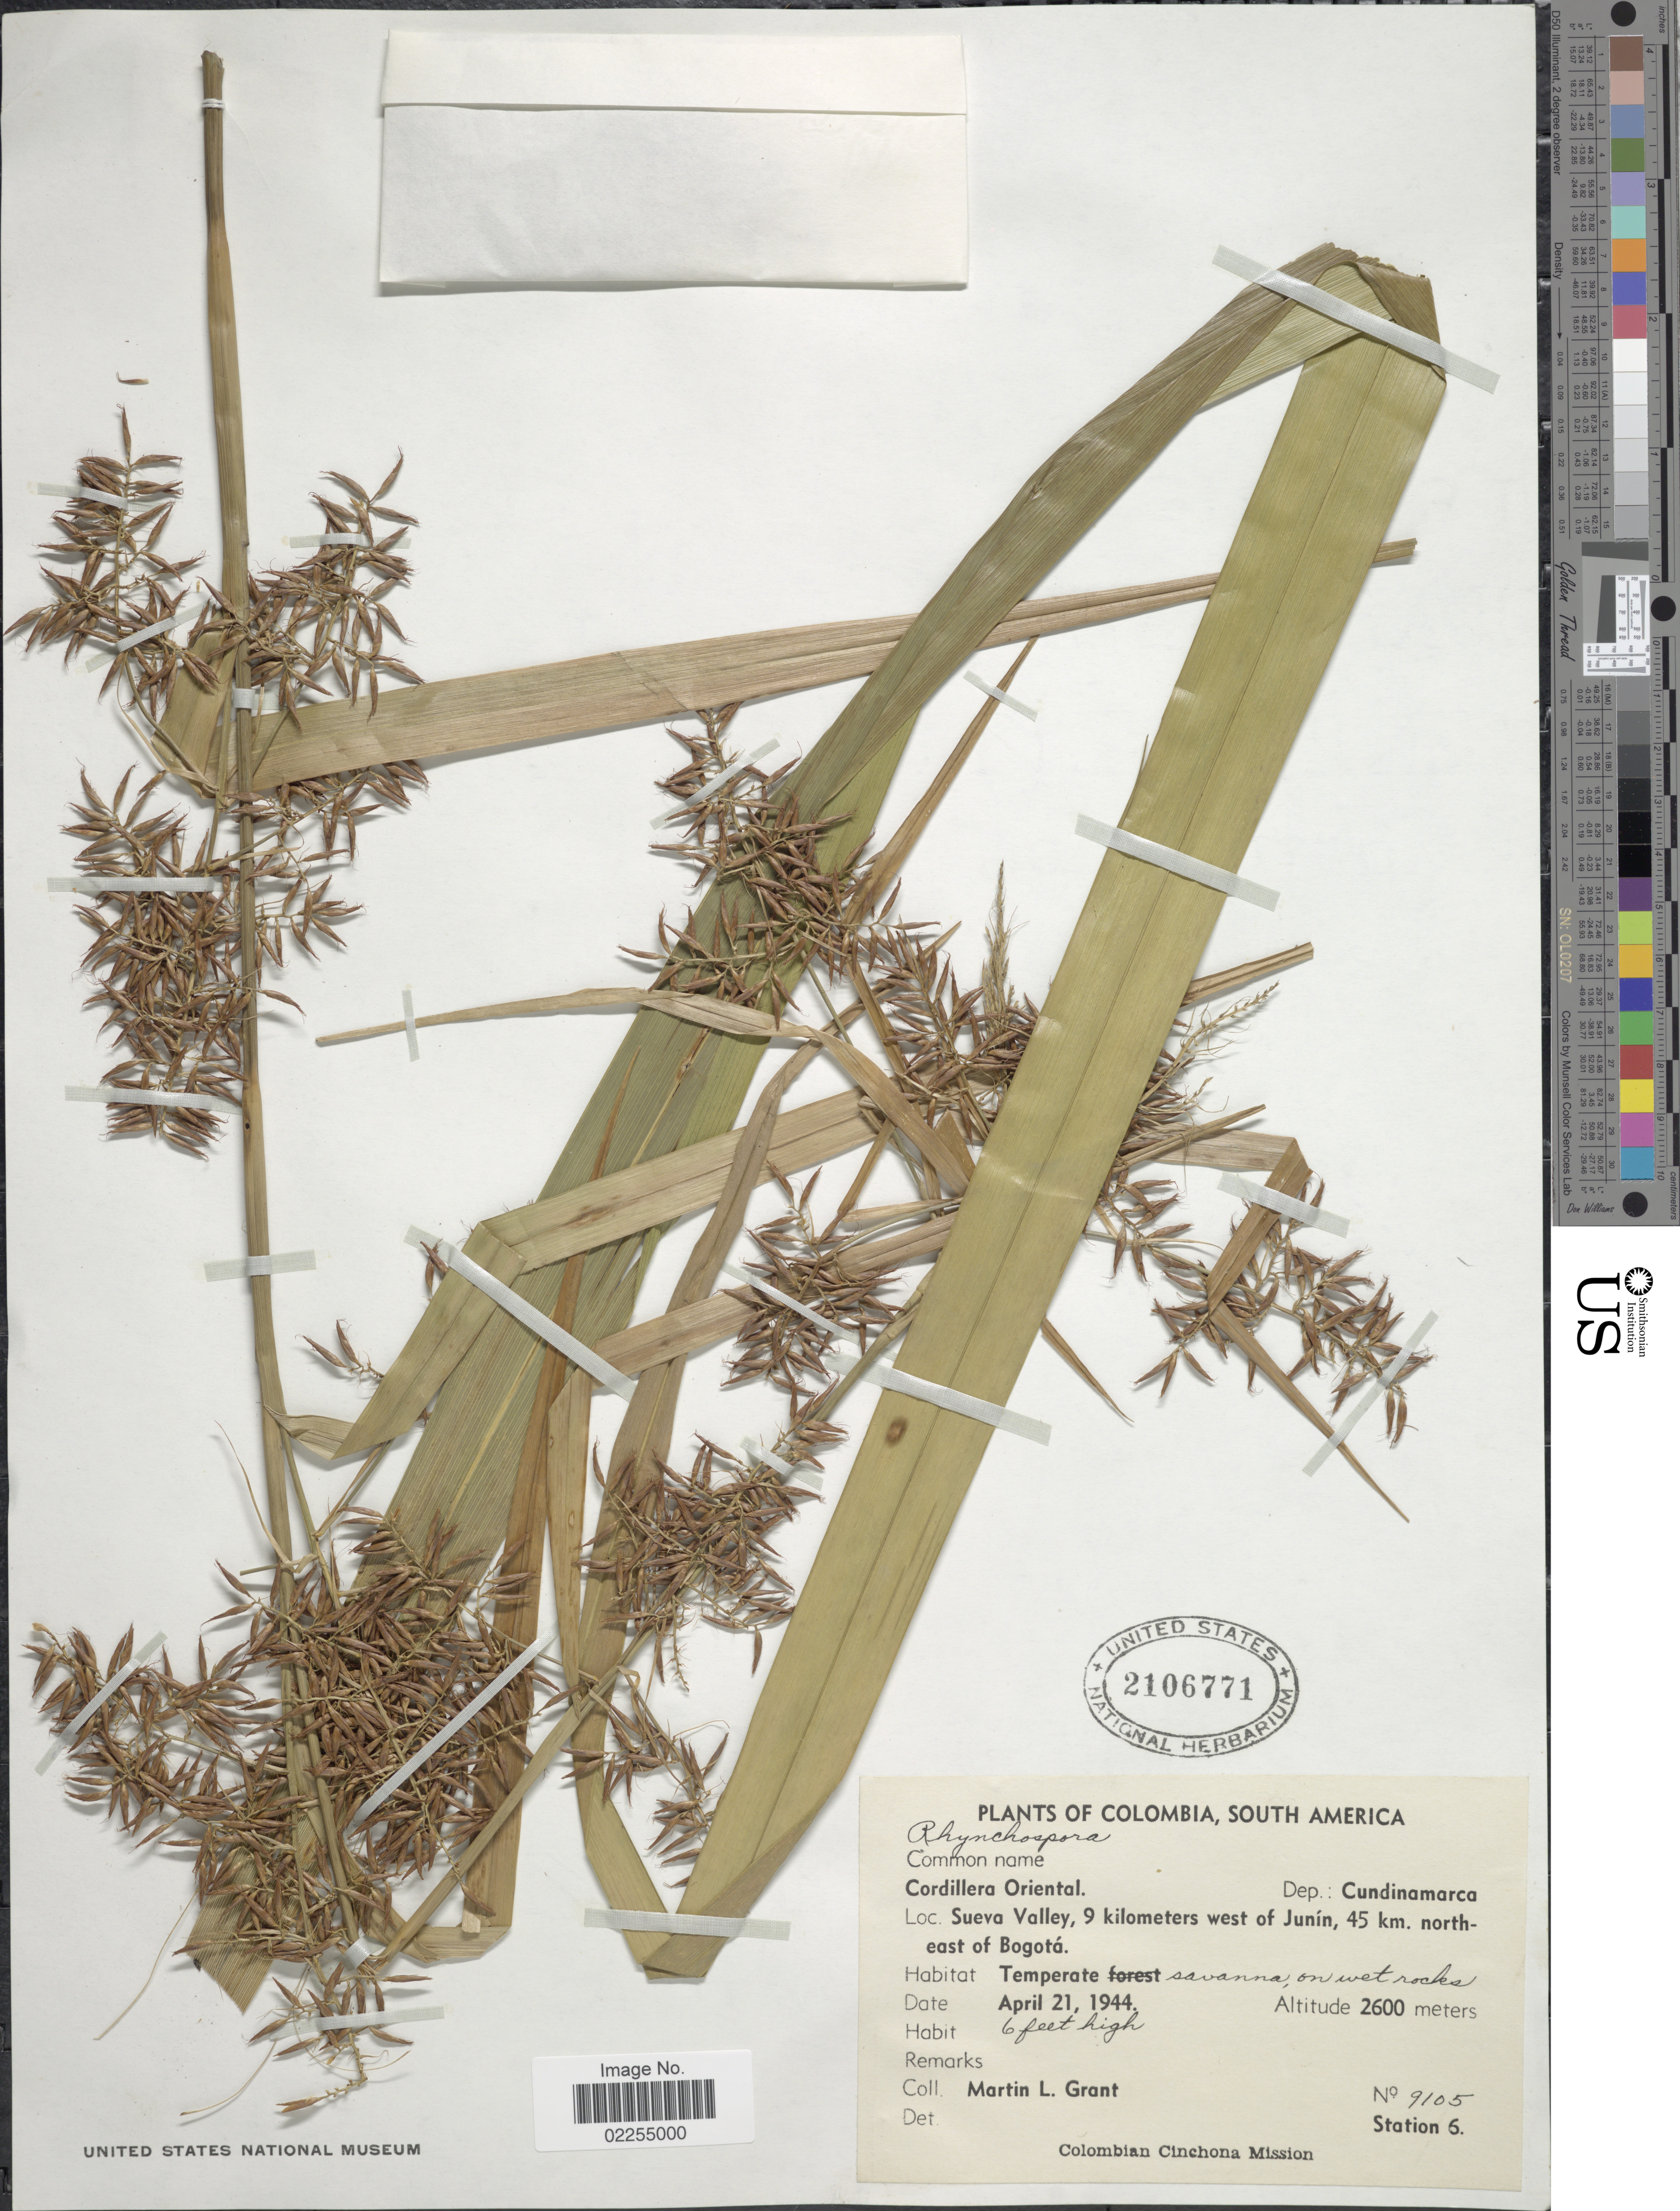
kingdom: Plantae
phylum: Tracheophyta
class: Liliopsida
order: Poales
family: Cyperaceae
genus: Rhynchospora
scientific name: Rhynchospora immensa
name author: Kük.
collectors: M. L. Grant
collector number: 9105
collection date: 1944-04-21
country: Colombia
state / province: Cundinamarca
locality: Cordillera Oriental, Sueva Valley, 9 kilometers west of Junin, 45 km. northeast of Bogota, temperate savanna, on wet rocks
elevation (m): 2600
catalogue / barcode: US 2106771